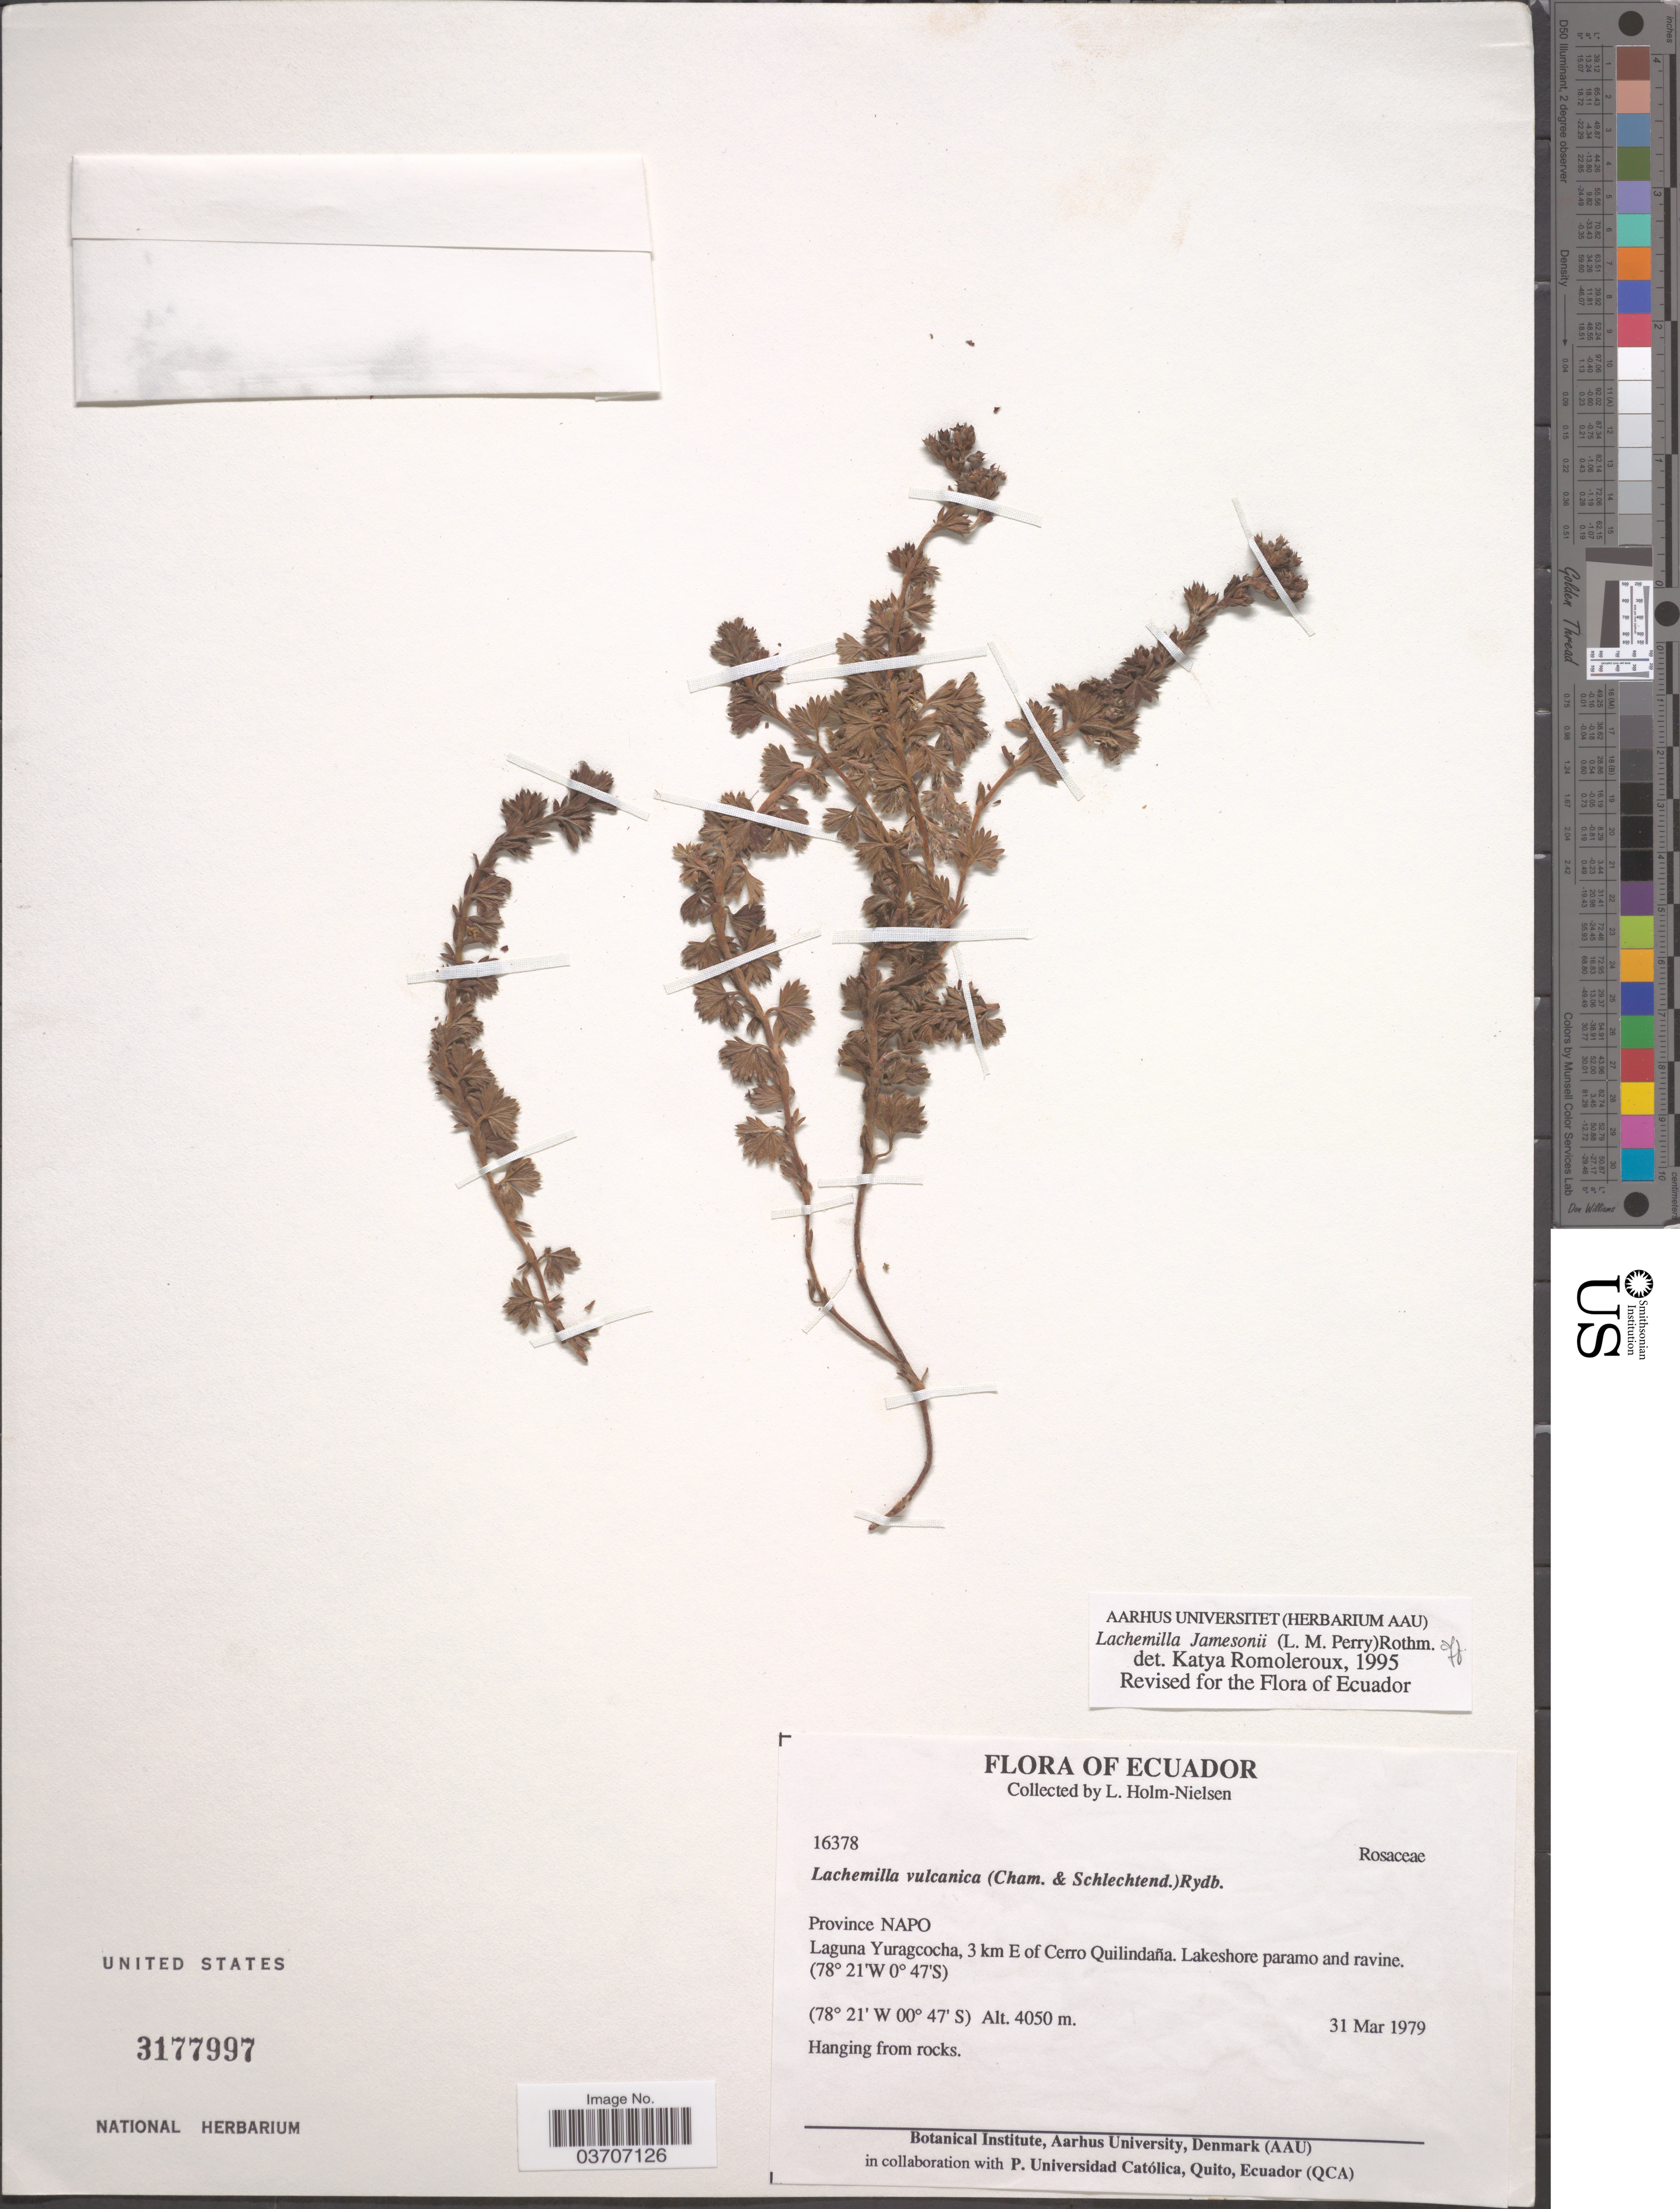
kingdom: Plantae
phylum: Tracheophyta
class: Magnoliopsida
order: Rosales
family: Rosaceae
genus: Lachemilla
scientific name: Lachemilla jamesonii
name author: (L.M. Perry) Rothm.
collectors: L. Holm-Nielsen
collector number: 16378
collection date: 1979-03-31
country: Ecuador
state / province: Napo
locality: Laguna Yuragcocha, 3 km E of Cerro Quilindaña.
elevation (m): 4050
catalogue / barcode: US 3177997